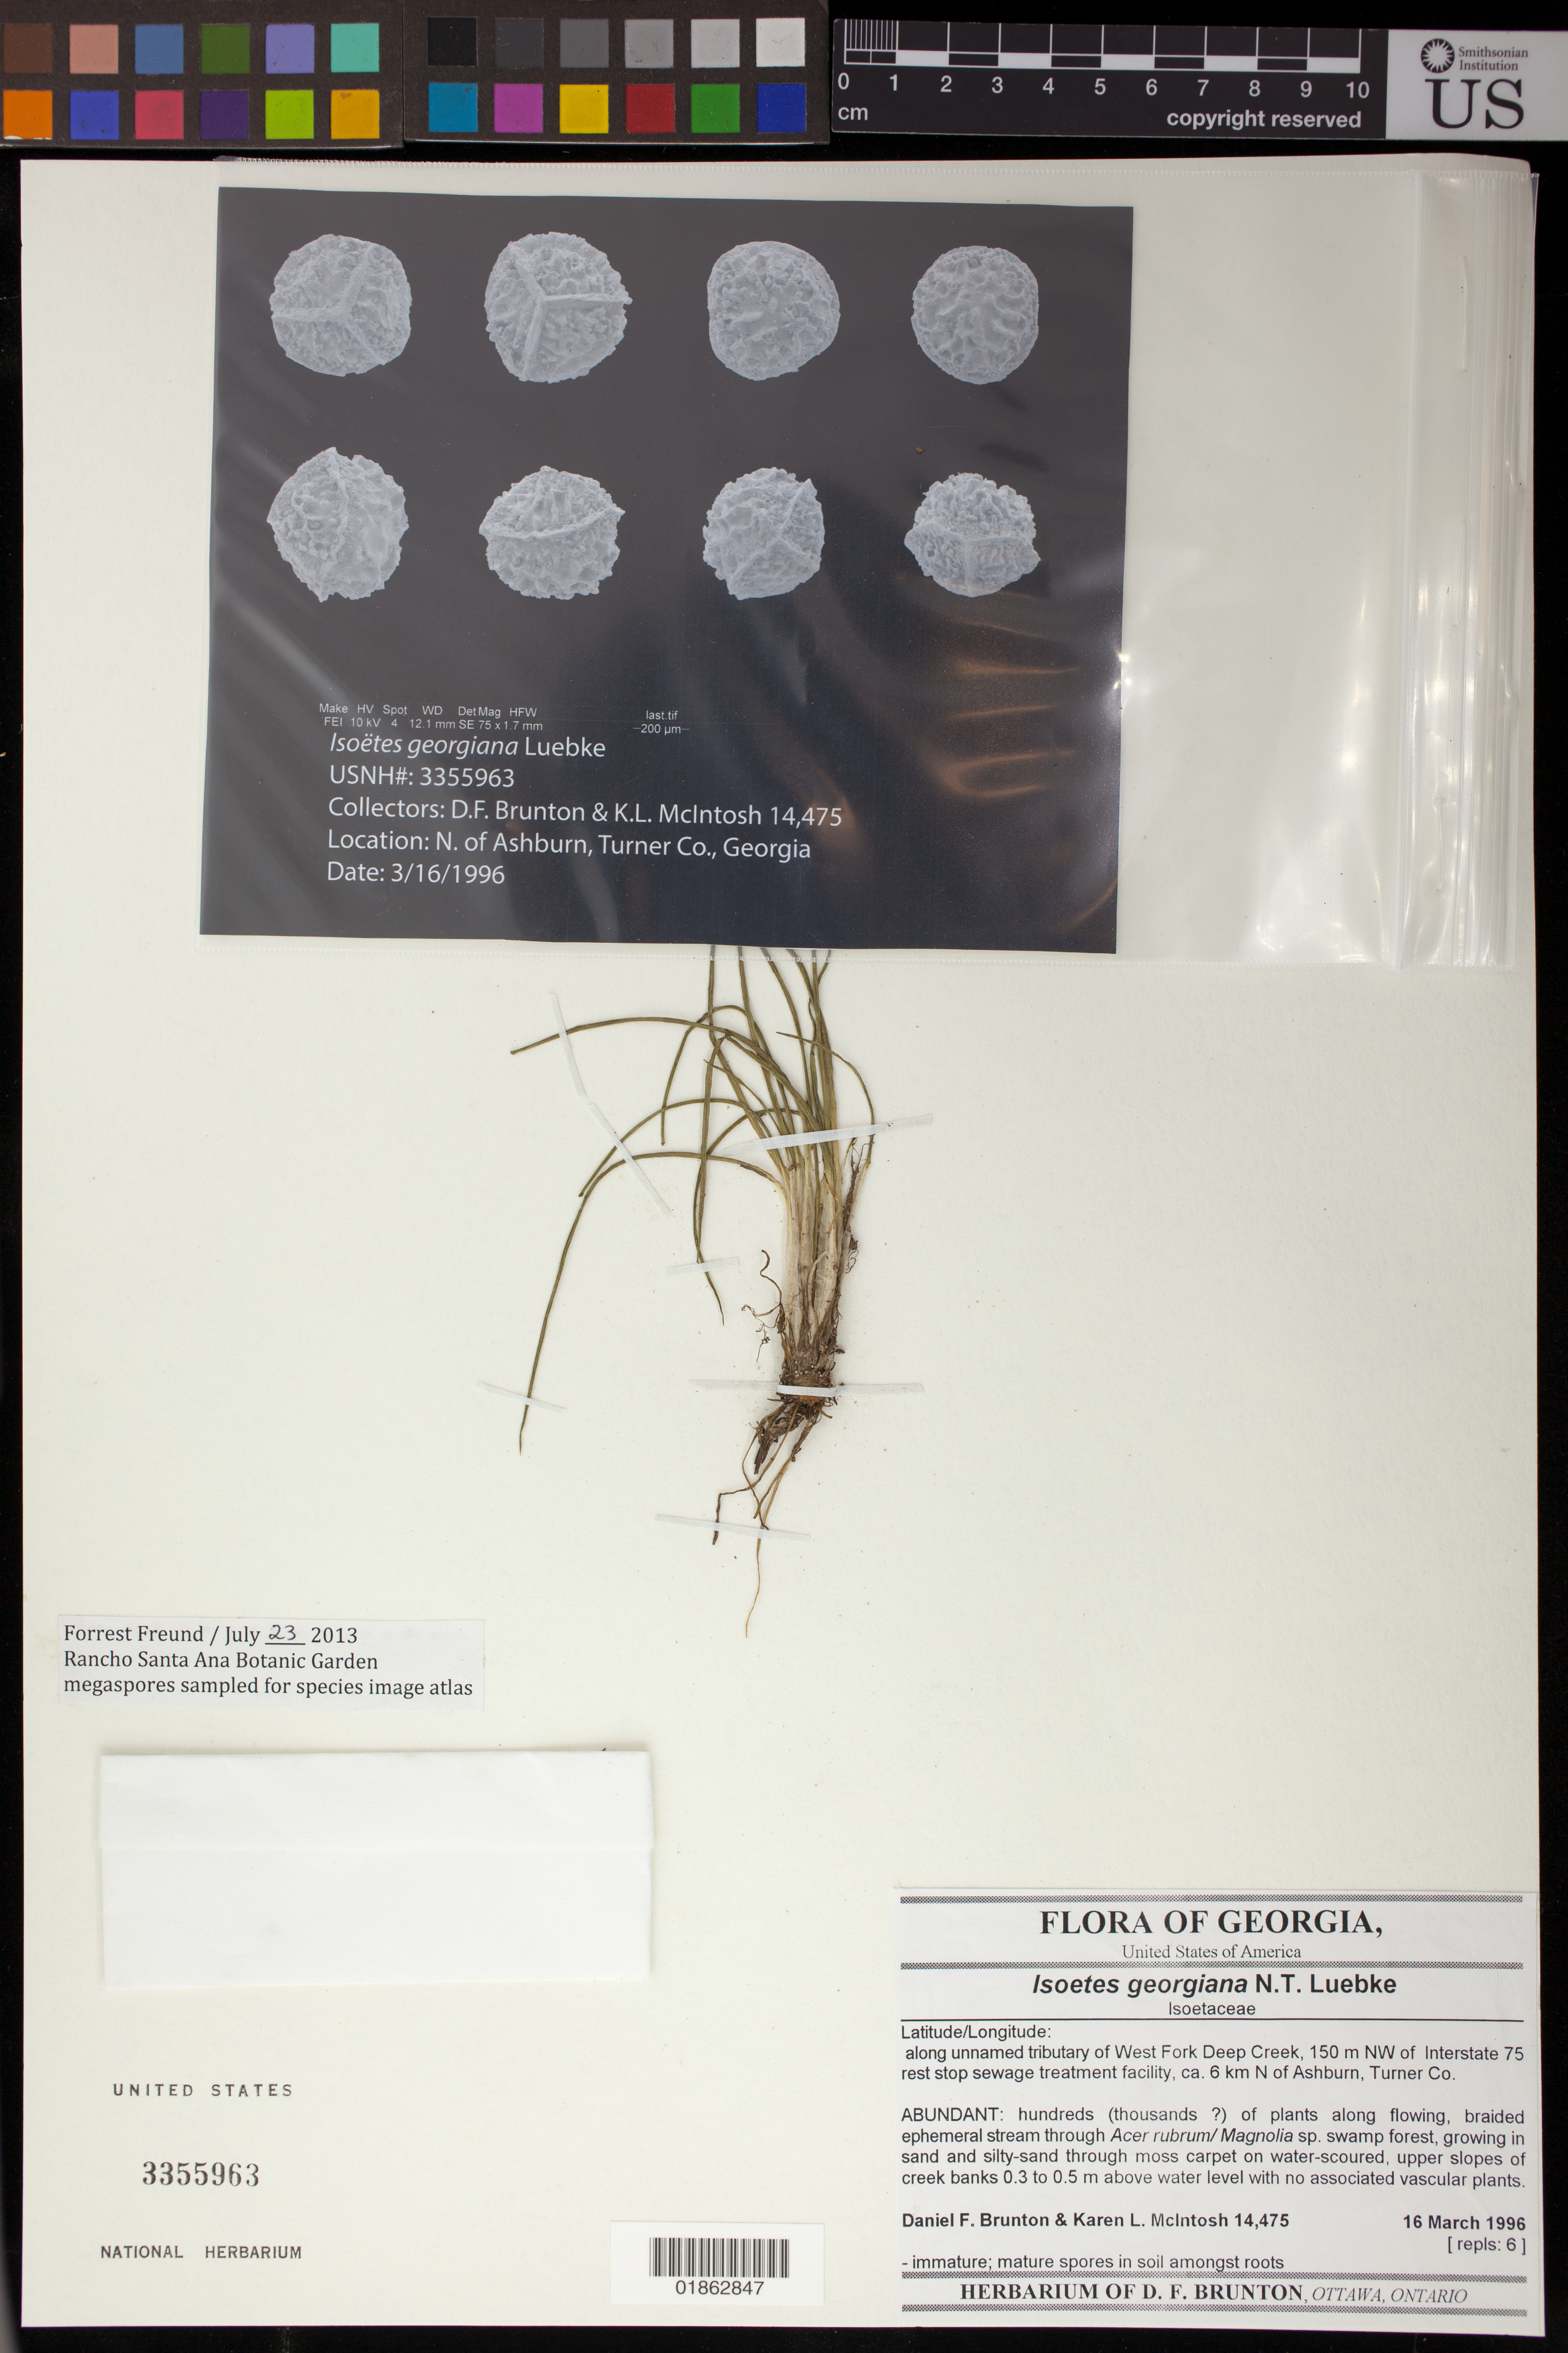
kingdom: Plantae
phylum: Tracheophyta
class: Lycopodiopsida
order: Isoetales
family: Isoetaceae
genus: Isoetes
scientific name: Isoetes georgiana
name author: Luebke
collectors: D. Brunton & K. McIntosh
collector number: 14475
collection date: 1996-03-16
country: United States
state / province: Georgia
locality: Along unnamed tributary of West Fork Deep Creek, 150 m NW of Interstate 75 rest stop sewage treatment facility, ca. 6 km N of Ashburn, Turner Co.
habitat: Growing in sand and silty-sand through moss carpet on water-scoured, upper slopes of creek banks 0.3 to 0.5 m about water level with no associated vascular plants.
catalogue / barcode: US 3355963